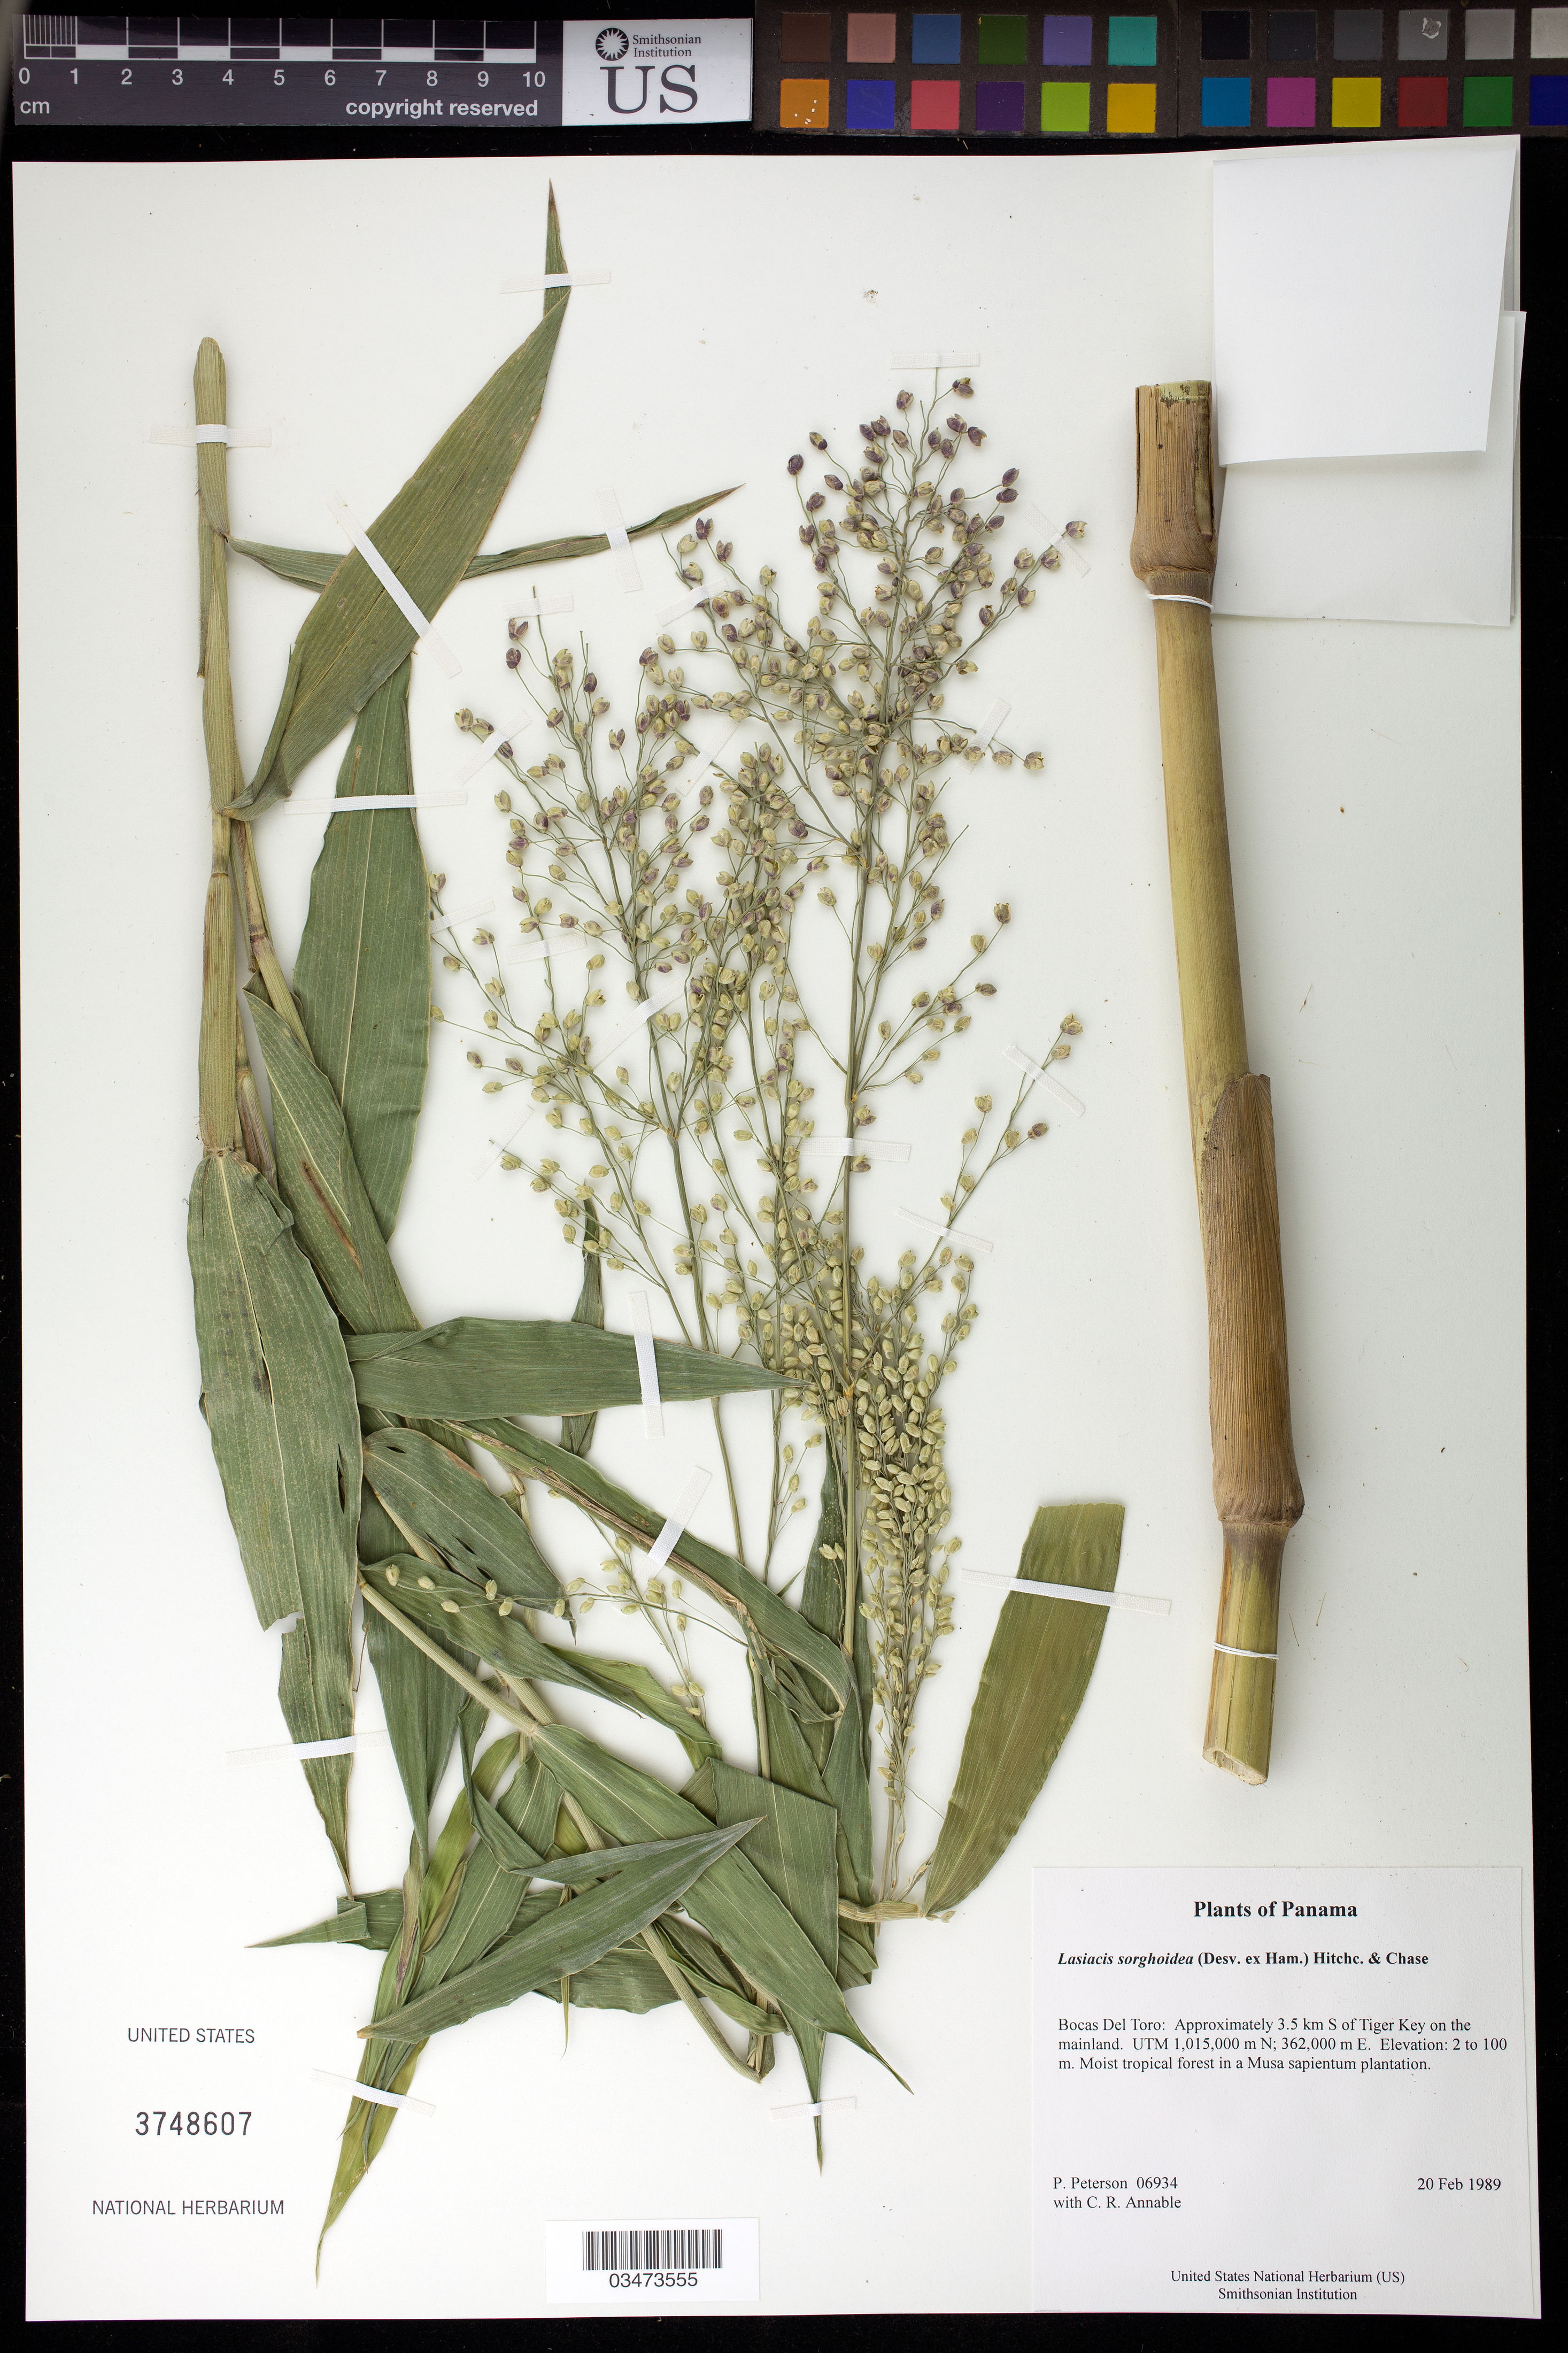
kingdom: Plantae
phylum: Tracheophyta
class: Liliopsida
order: Poales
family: Poaceae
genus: Lasiacis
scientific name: Lasiacis sorghoidea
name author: (Desv. ex Ham.) Hitchc. & Chase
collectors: P. M. Peterson & C. R. Annable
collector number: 06934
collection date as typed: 20 Feb 1989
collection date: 1989-02-20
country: Panama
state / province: Bocas del Toro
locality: Approximately 3.5 km S of Tiger Key on the mainland. UTM 1,015,000 m N; 362,000 m E.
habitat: Moist tropical forest in a Musa sapientum plantation.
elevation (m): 2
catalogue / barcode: US 3748607